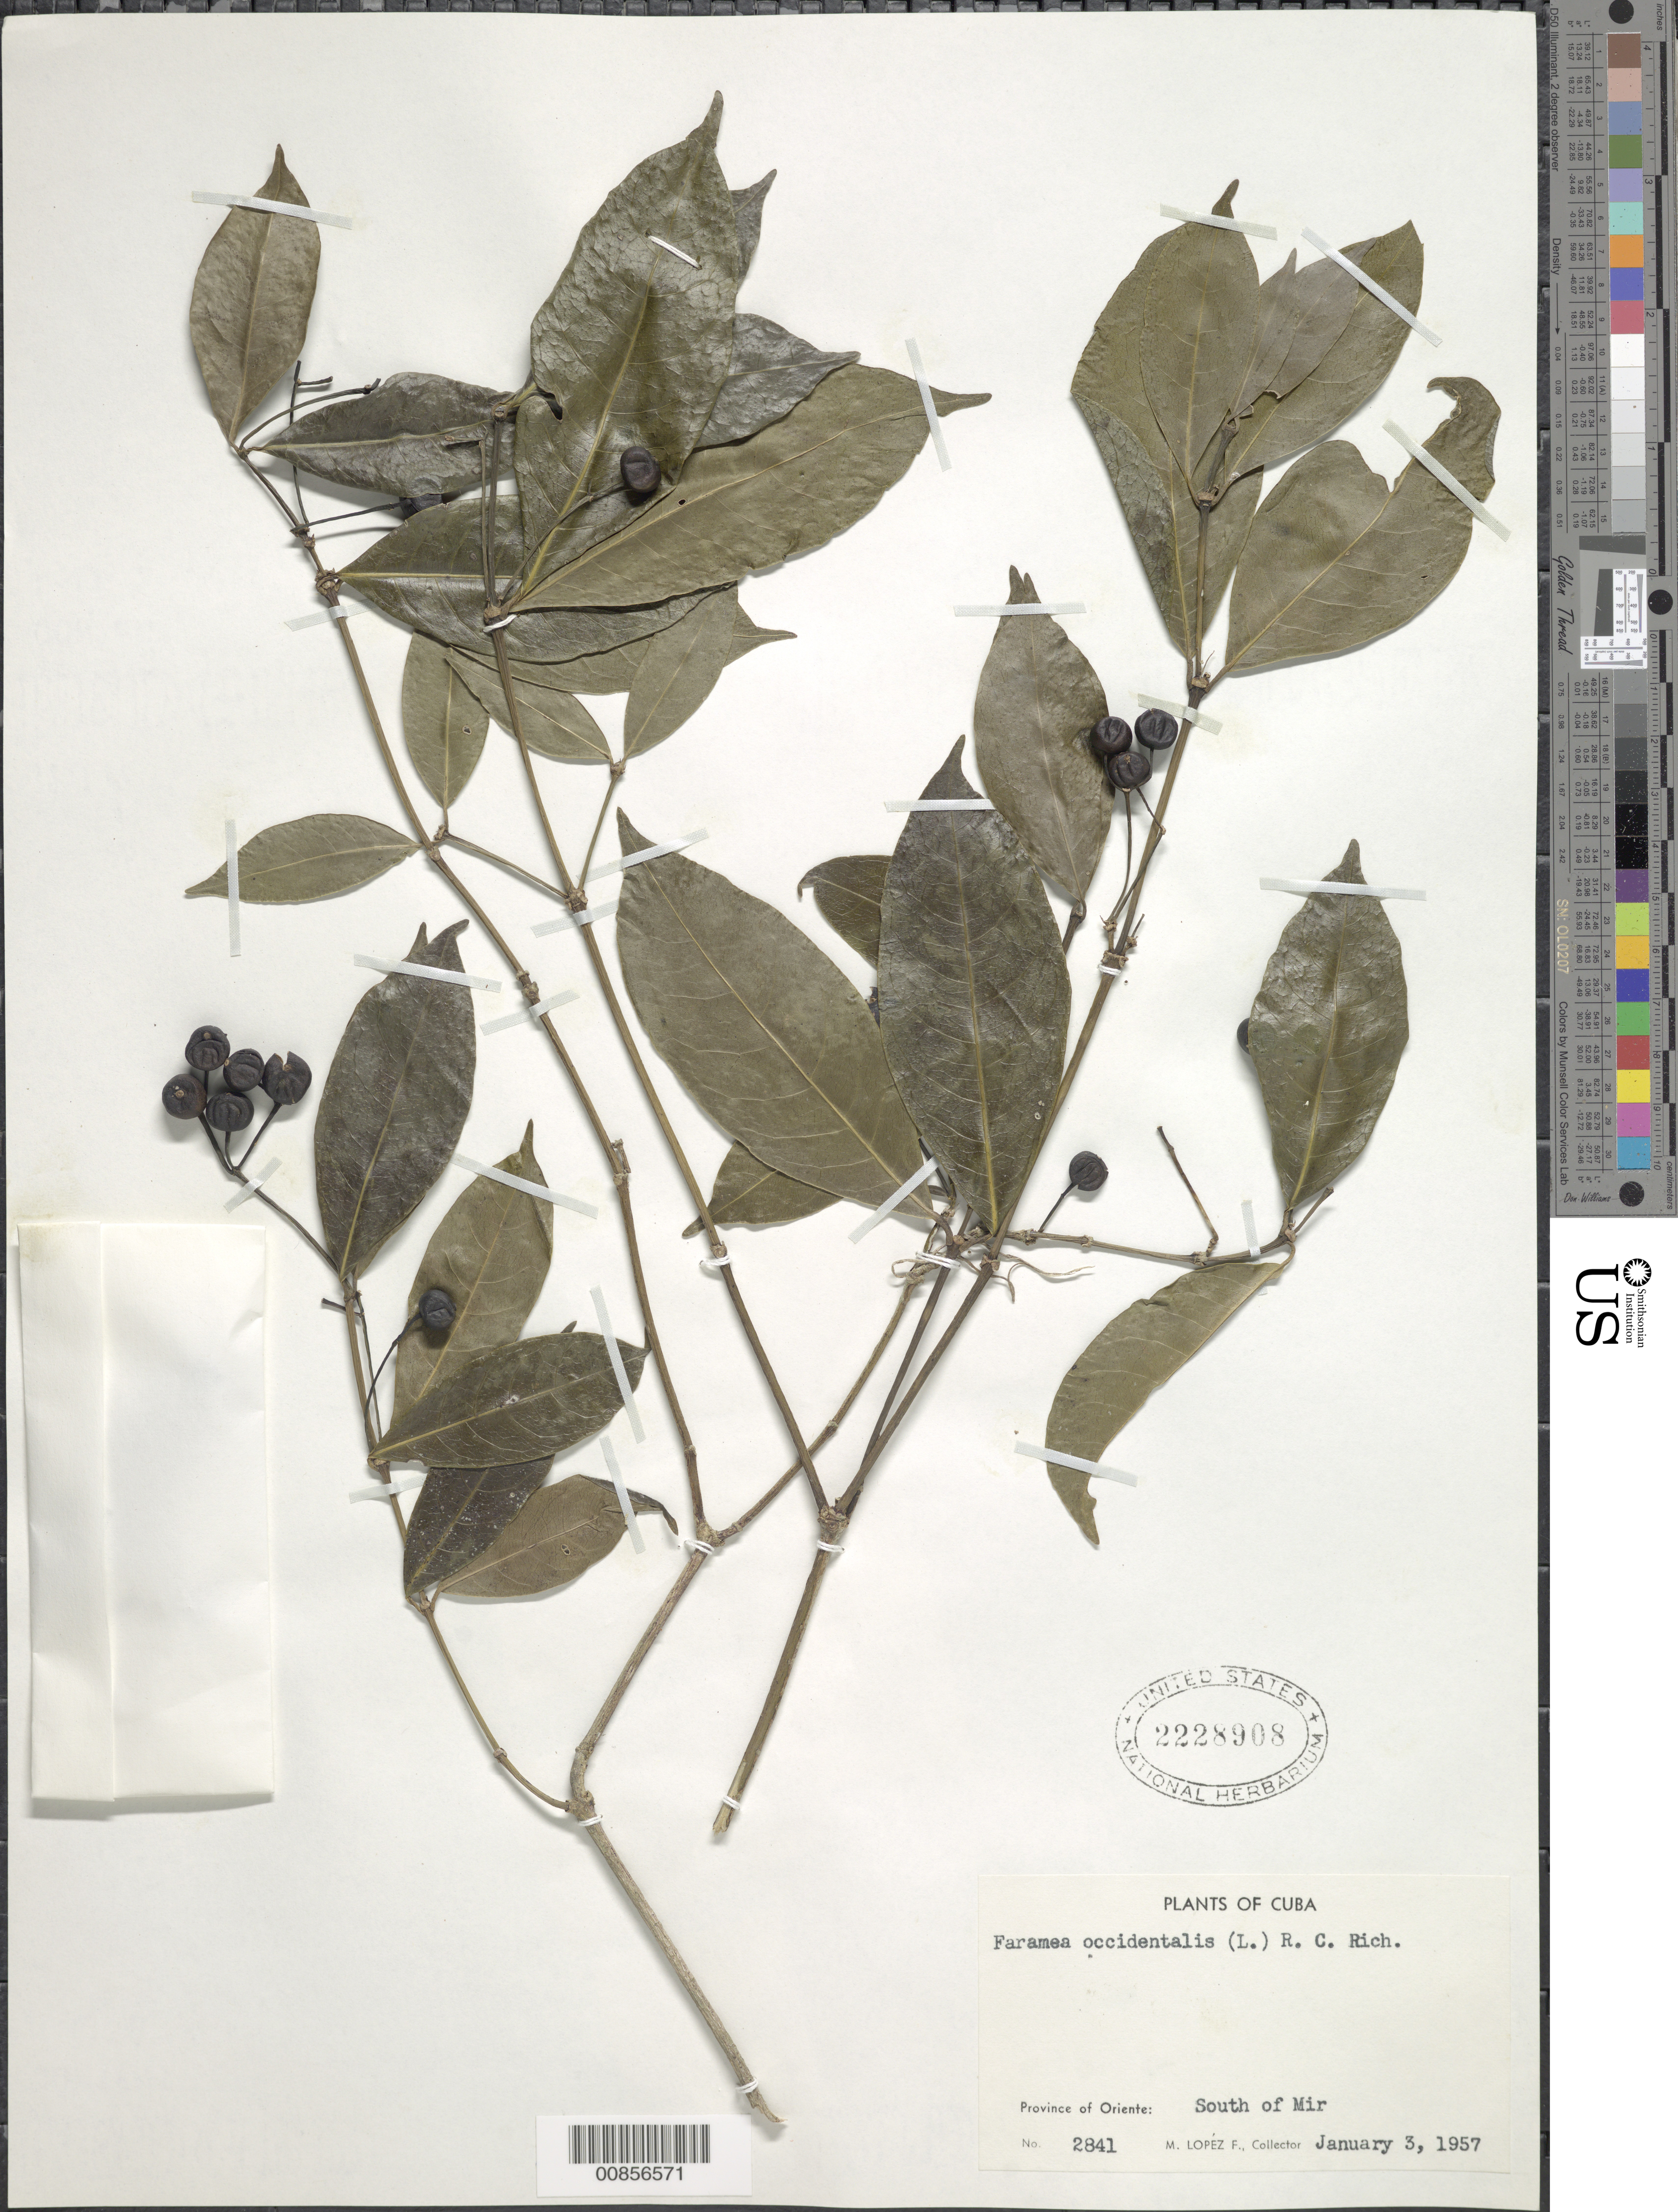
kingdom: Plantae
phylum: Tracheophyta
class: Magnoliopsida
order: Gentianales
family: Rubiaceae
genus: Faramea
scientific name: Faramea occidentalis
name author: (L.) A. Rich.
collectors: M. López Figueiras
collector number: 2841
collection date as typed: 03 Jan 1957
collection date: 1957-01-03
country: Cuba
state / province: Oriente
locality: South of Mir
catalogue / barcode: US 2228908